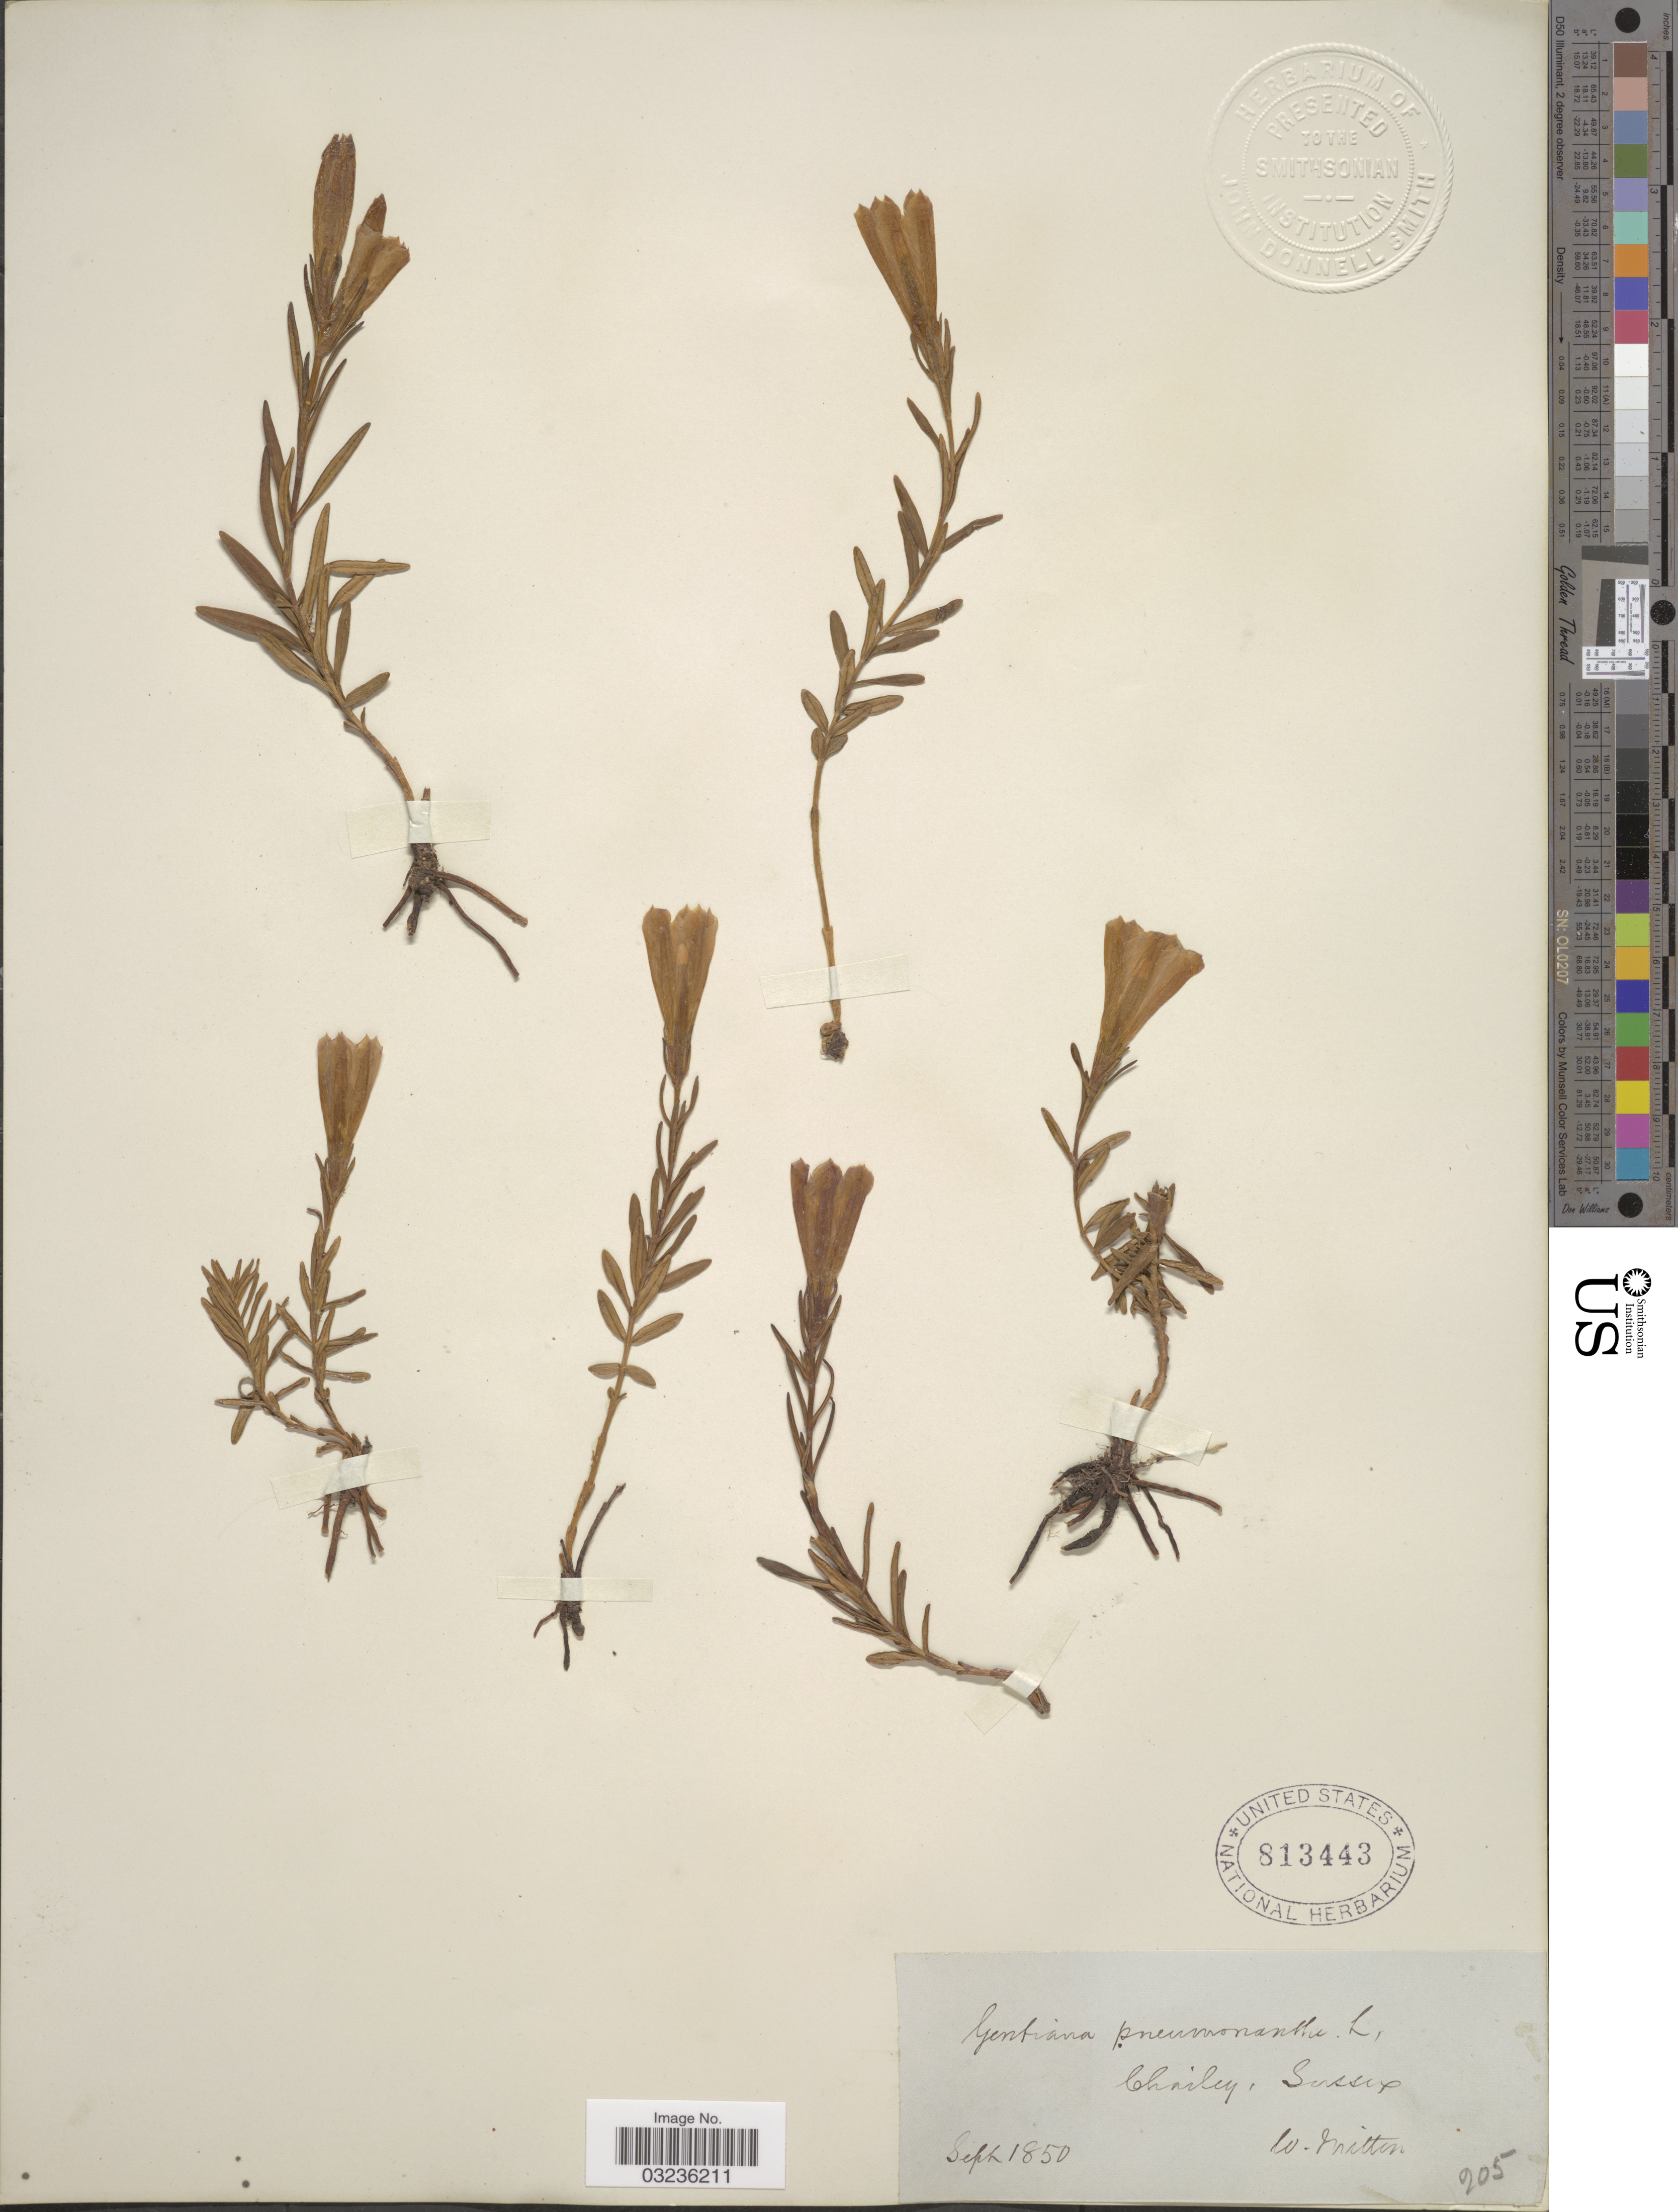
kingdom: Plantae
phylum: Tracheophyta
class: Magnoliopsida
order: Gentianales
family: Gentianaceae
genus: Gentiana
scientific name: Gentiana pneumonanthe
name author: L.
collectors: W. Vitten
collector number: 205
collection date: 1850-09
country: United Kingdom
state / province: England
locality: Chailey, Sussex.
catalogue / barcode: US 813443